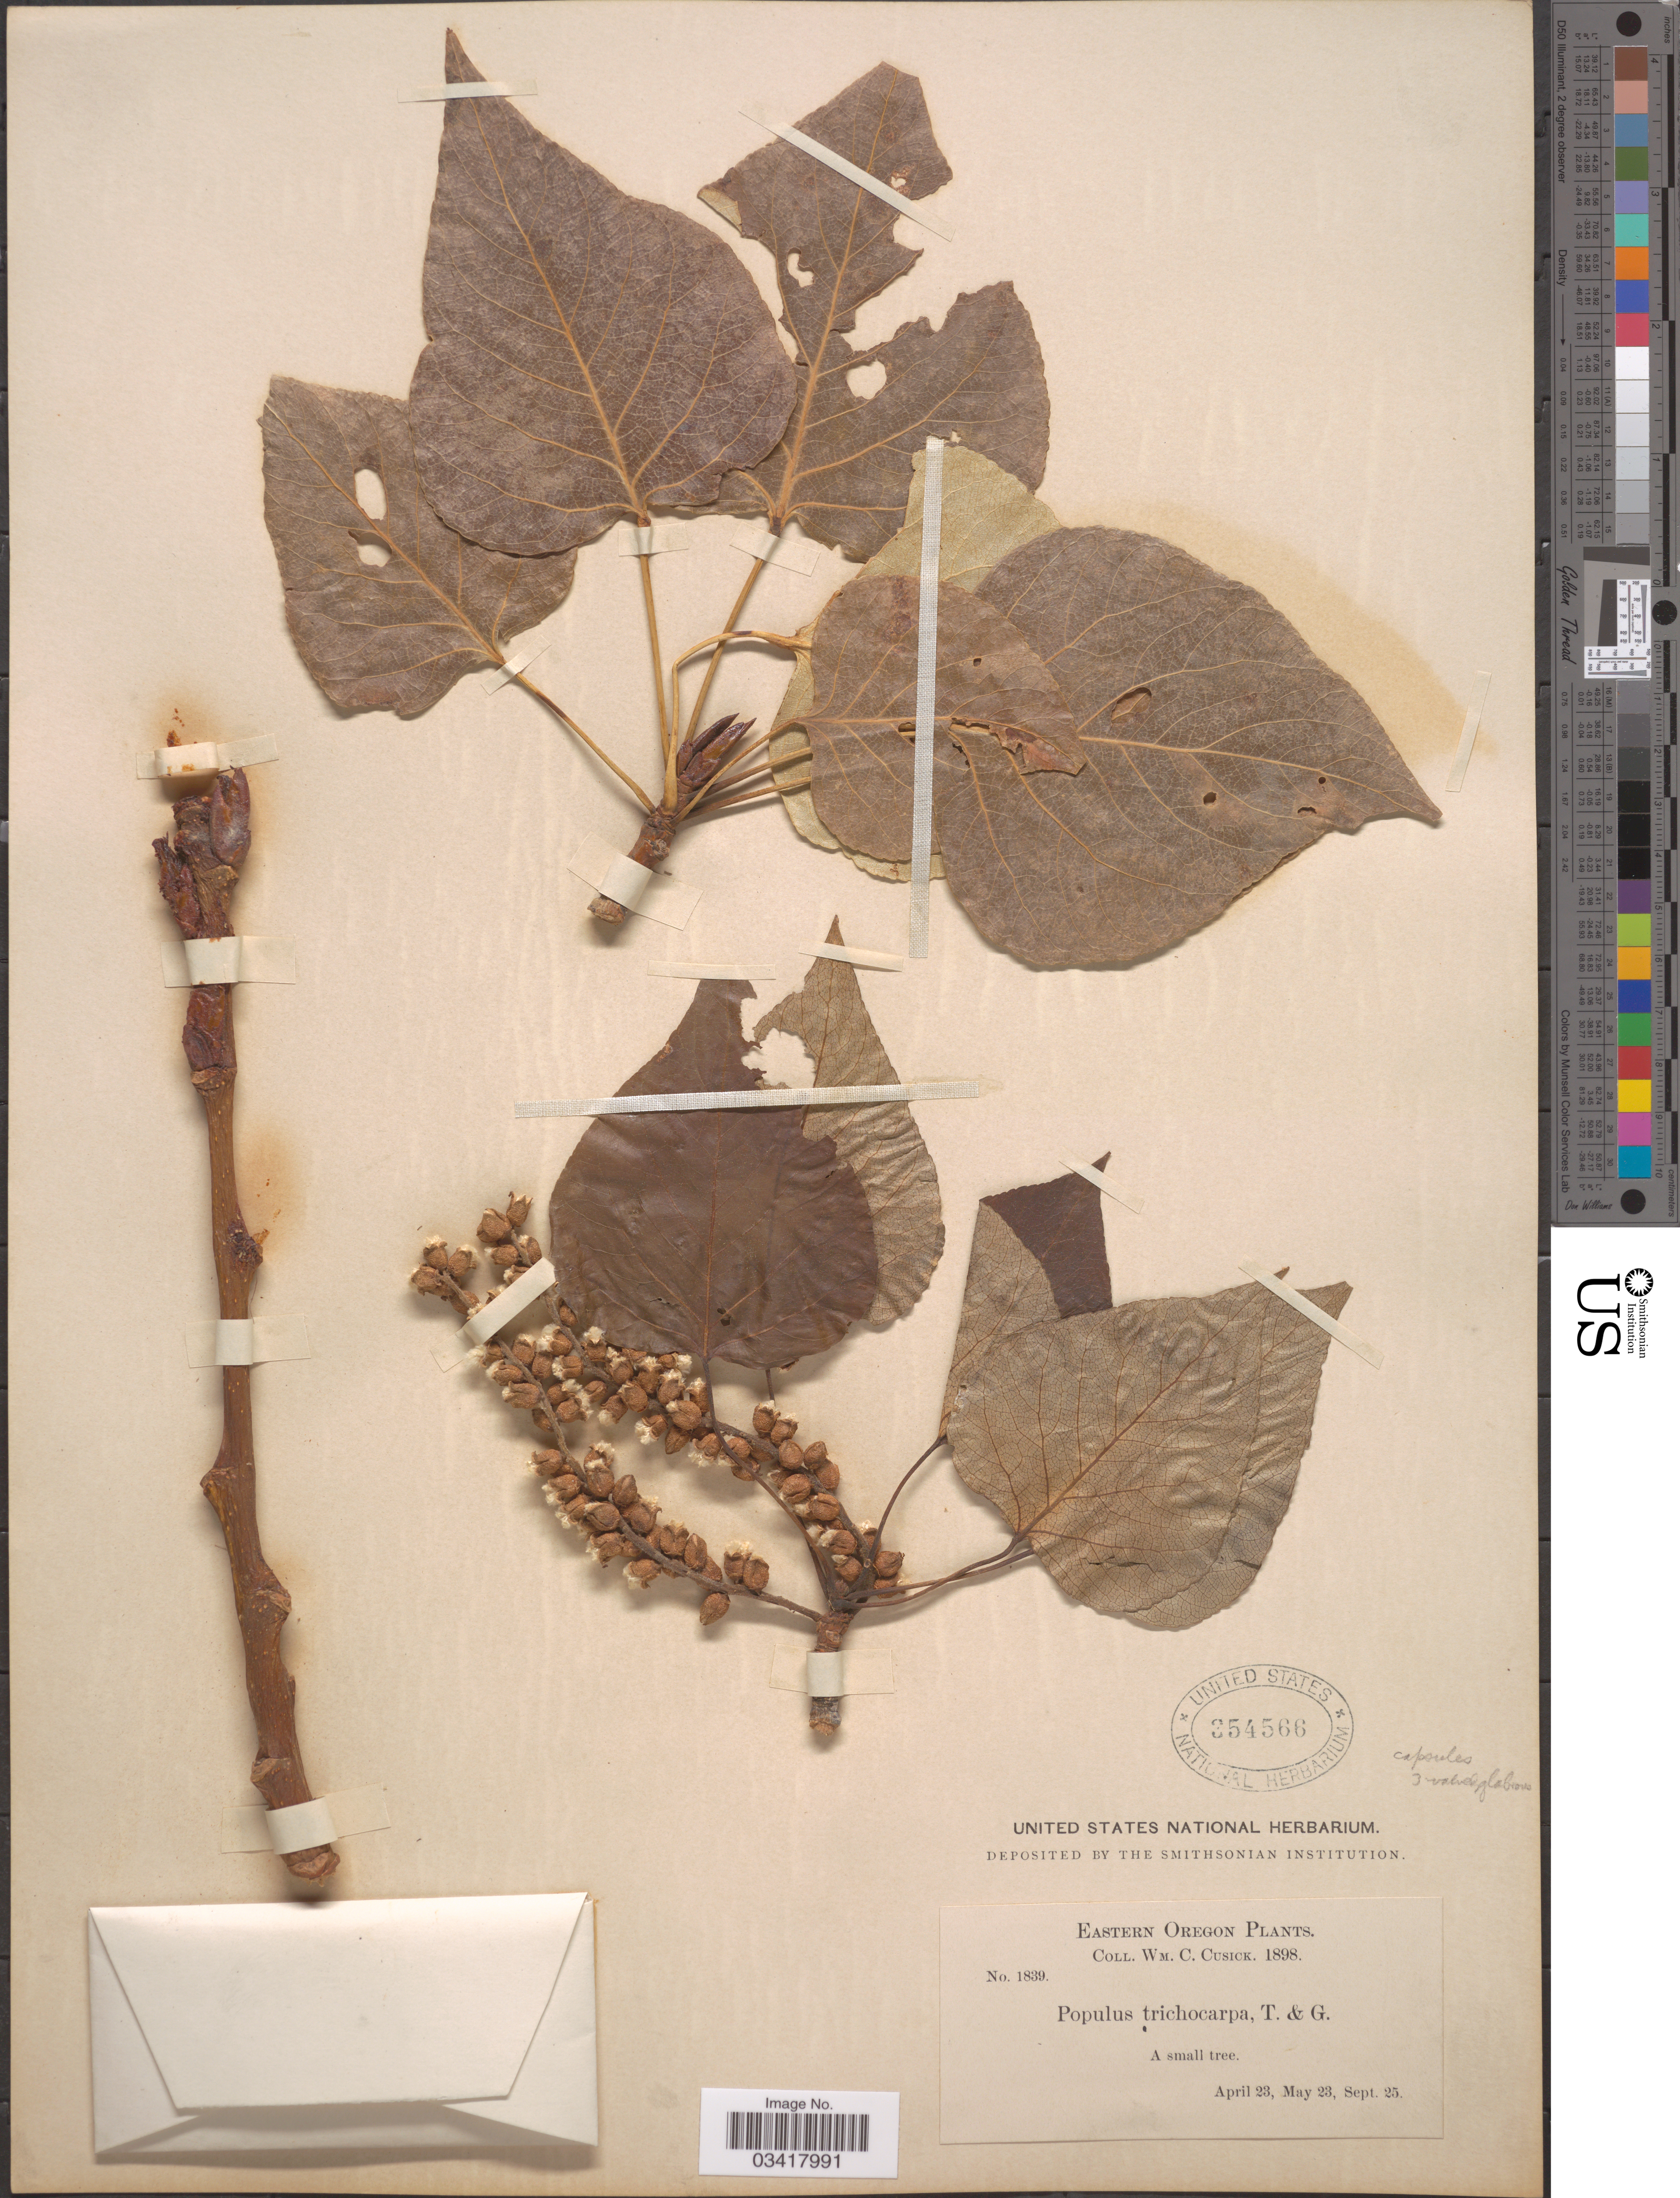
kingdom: Plantae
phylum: Tracheophyta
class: Magnoliopsida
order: Malpighiales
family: Salicaceae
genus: Populus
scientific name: Populus trichocarpa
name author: Torr. & A. Gray ex W. Hook.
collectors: W. C. Cusick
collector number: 1839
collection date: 1898-04-23/1898-09-25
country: United States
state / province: Oregon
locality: Eastern Oregon.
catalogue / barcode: US 354566